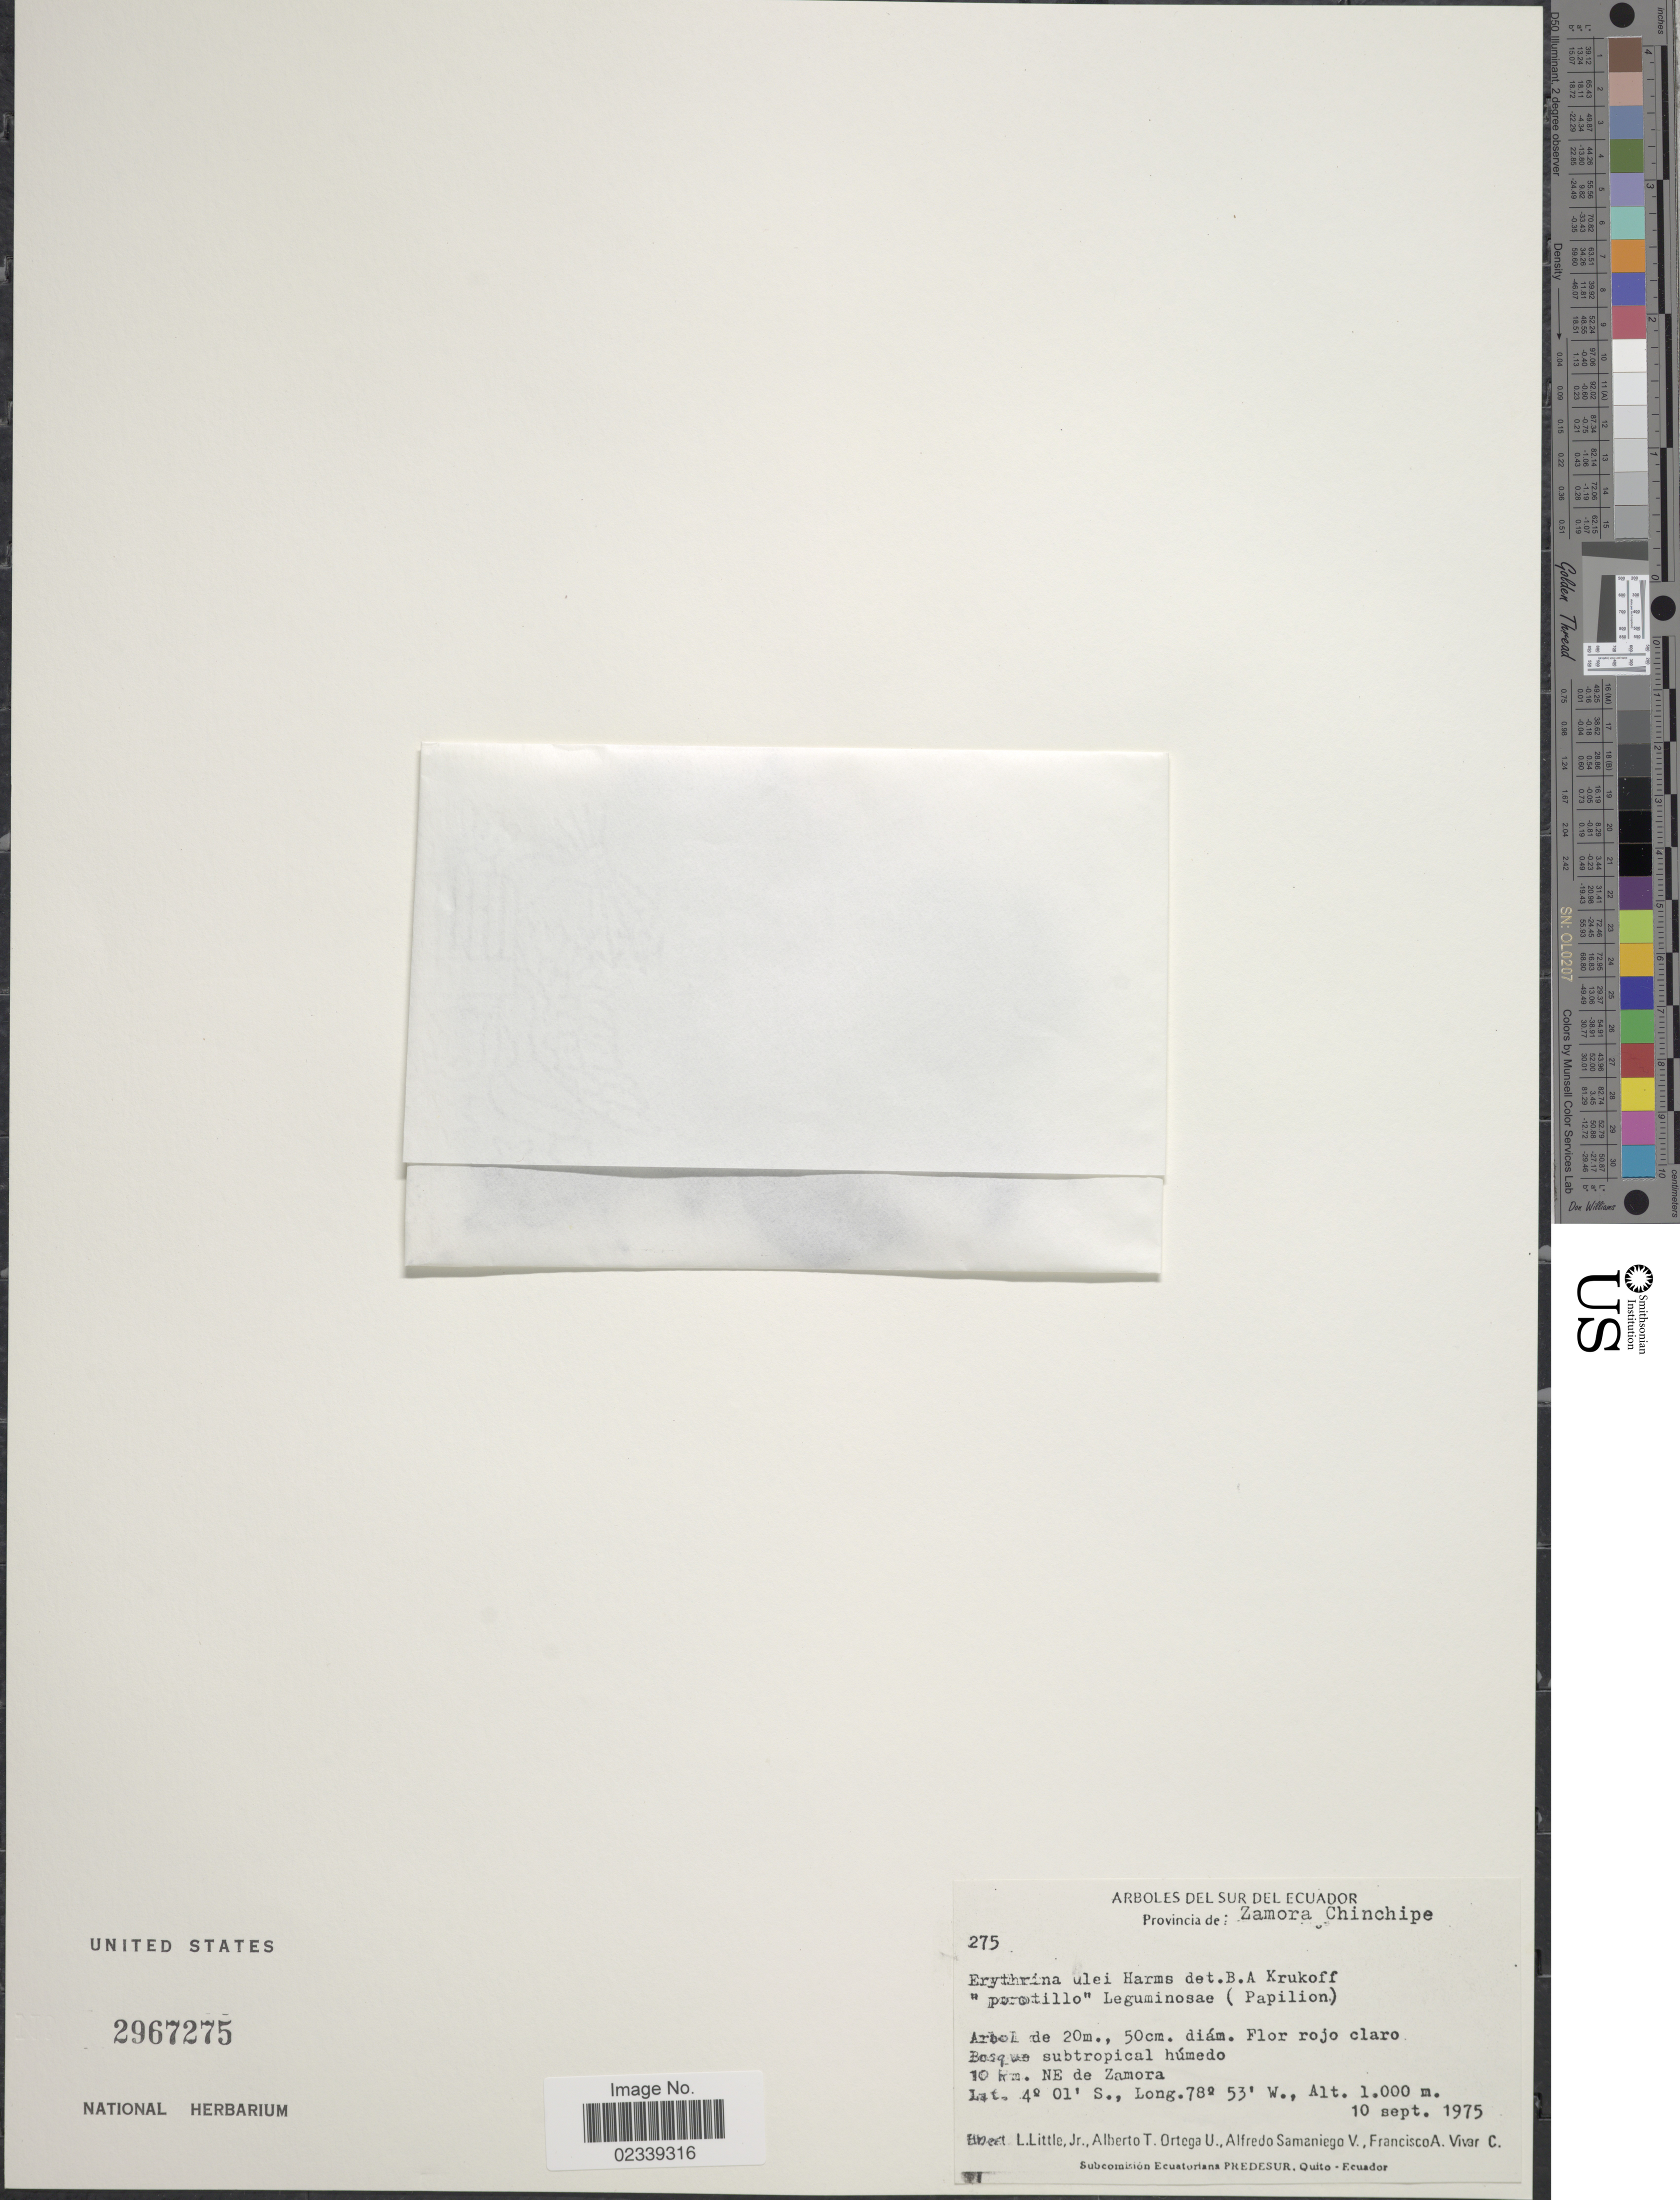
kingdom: Plantae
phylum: Tracheophyta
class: Magnoliopsida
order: Fabales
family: Fabaceae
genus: Erythrina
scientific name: Erythrina ulei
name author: Harms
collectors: E. L. Little, A. T. Ortega U., A. V. Samaniego & F. A. Vivar C.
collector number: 275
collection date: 1975-09-10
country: Ecuador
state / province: Zamora-Chinchipe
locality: Sur del Ecuador, 10 km. NE de Zamora.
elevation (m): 1000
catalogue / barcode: US 2967275